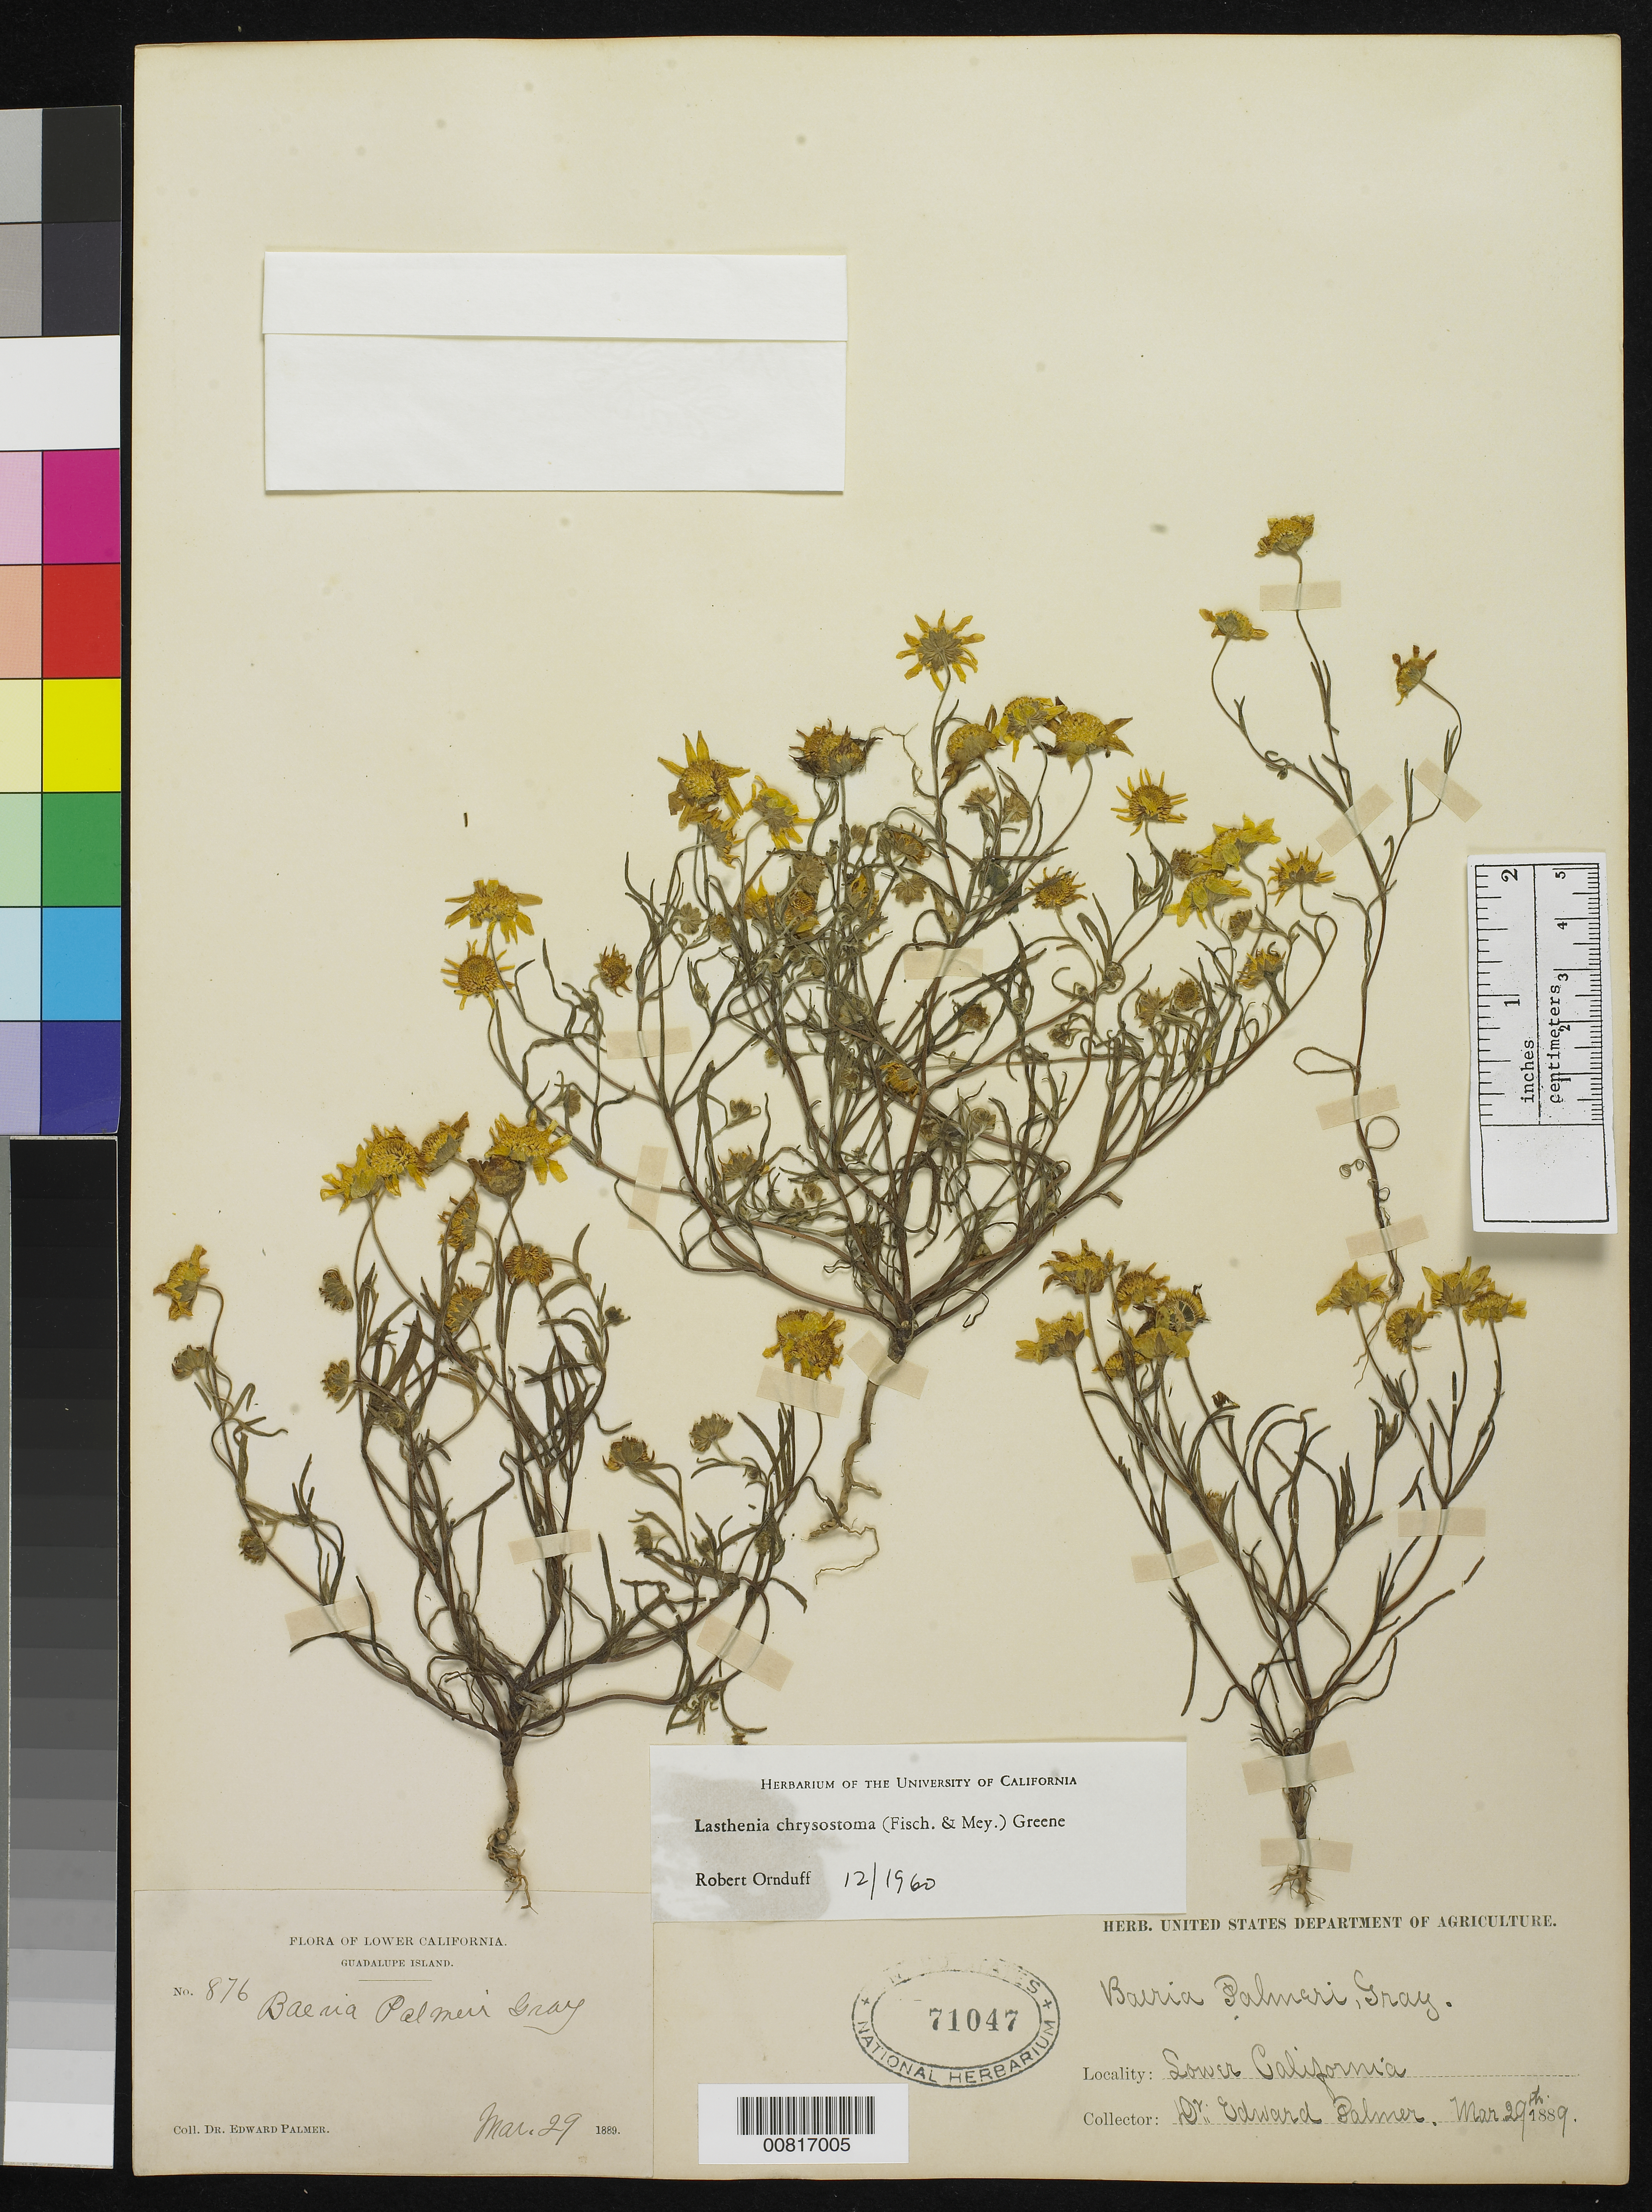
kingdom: Plantae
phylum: Tracheophyta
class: Magnoliopsida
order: Asterales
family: Asteraceae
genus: Lasthenia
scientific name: Lasthenia chrysostoma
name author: (Fisch. & C.A. Mey.) Greene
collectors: E. Palmer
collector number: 876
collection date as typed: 29 Mar 1889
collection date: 1889-03-29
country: Mexico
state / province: Baja California Norte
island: Guadalupe I.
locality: Guadalupe Island, Baja California.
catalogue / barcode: US 71047